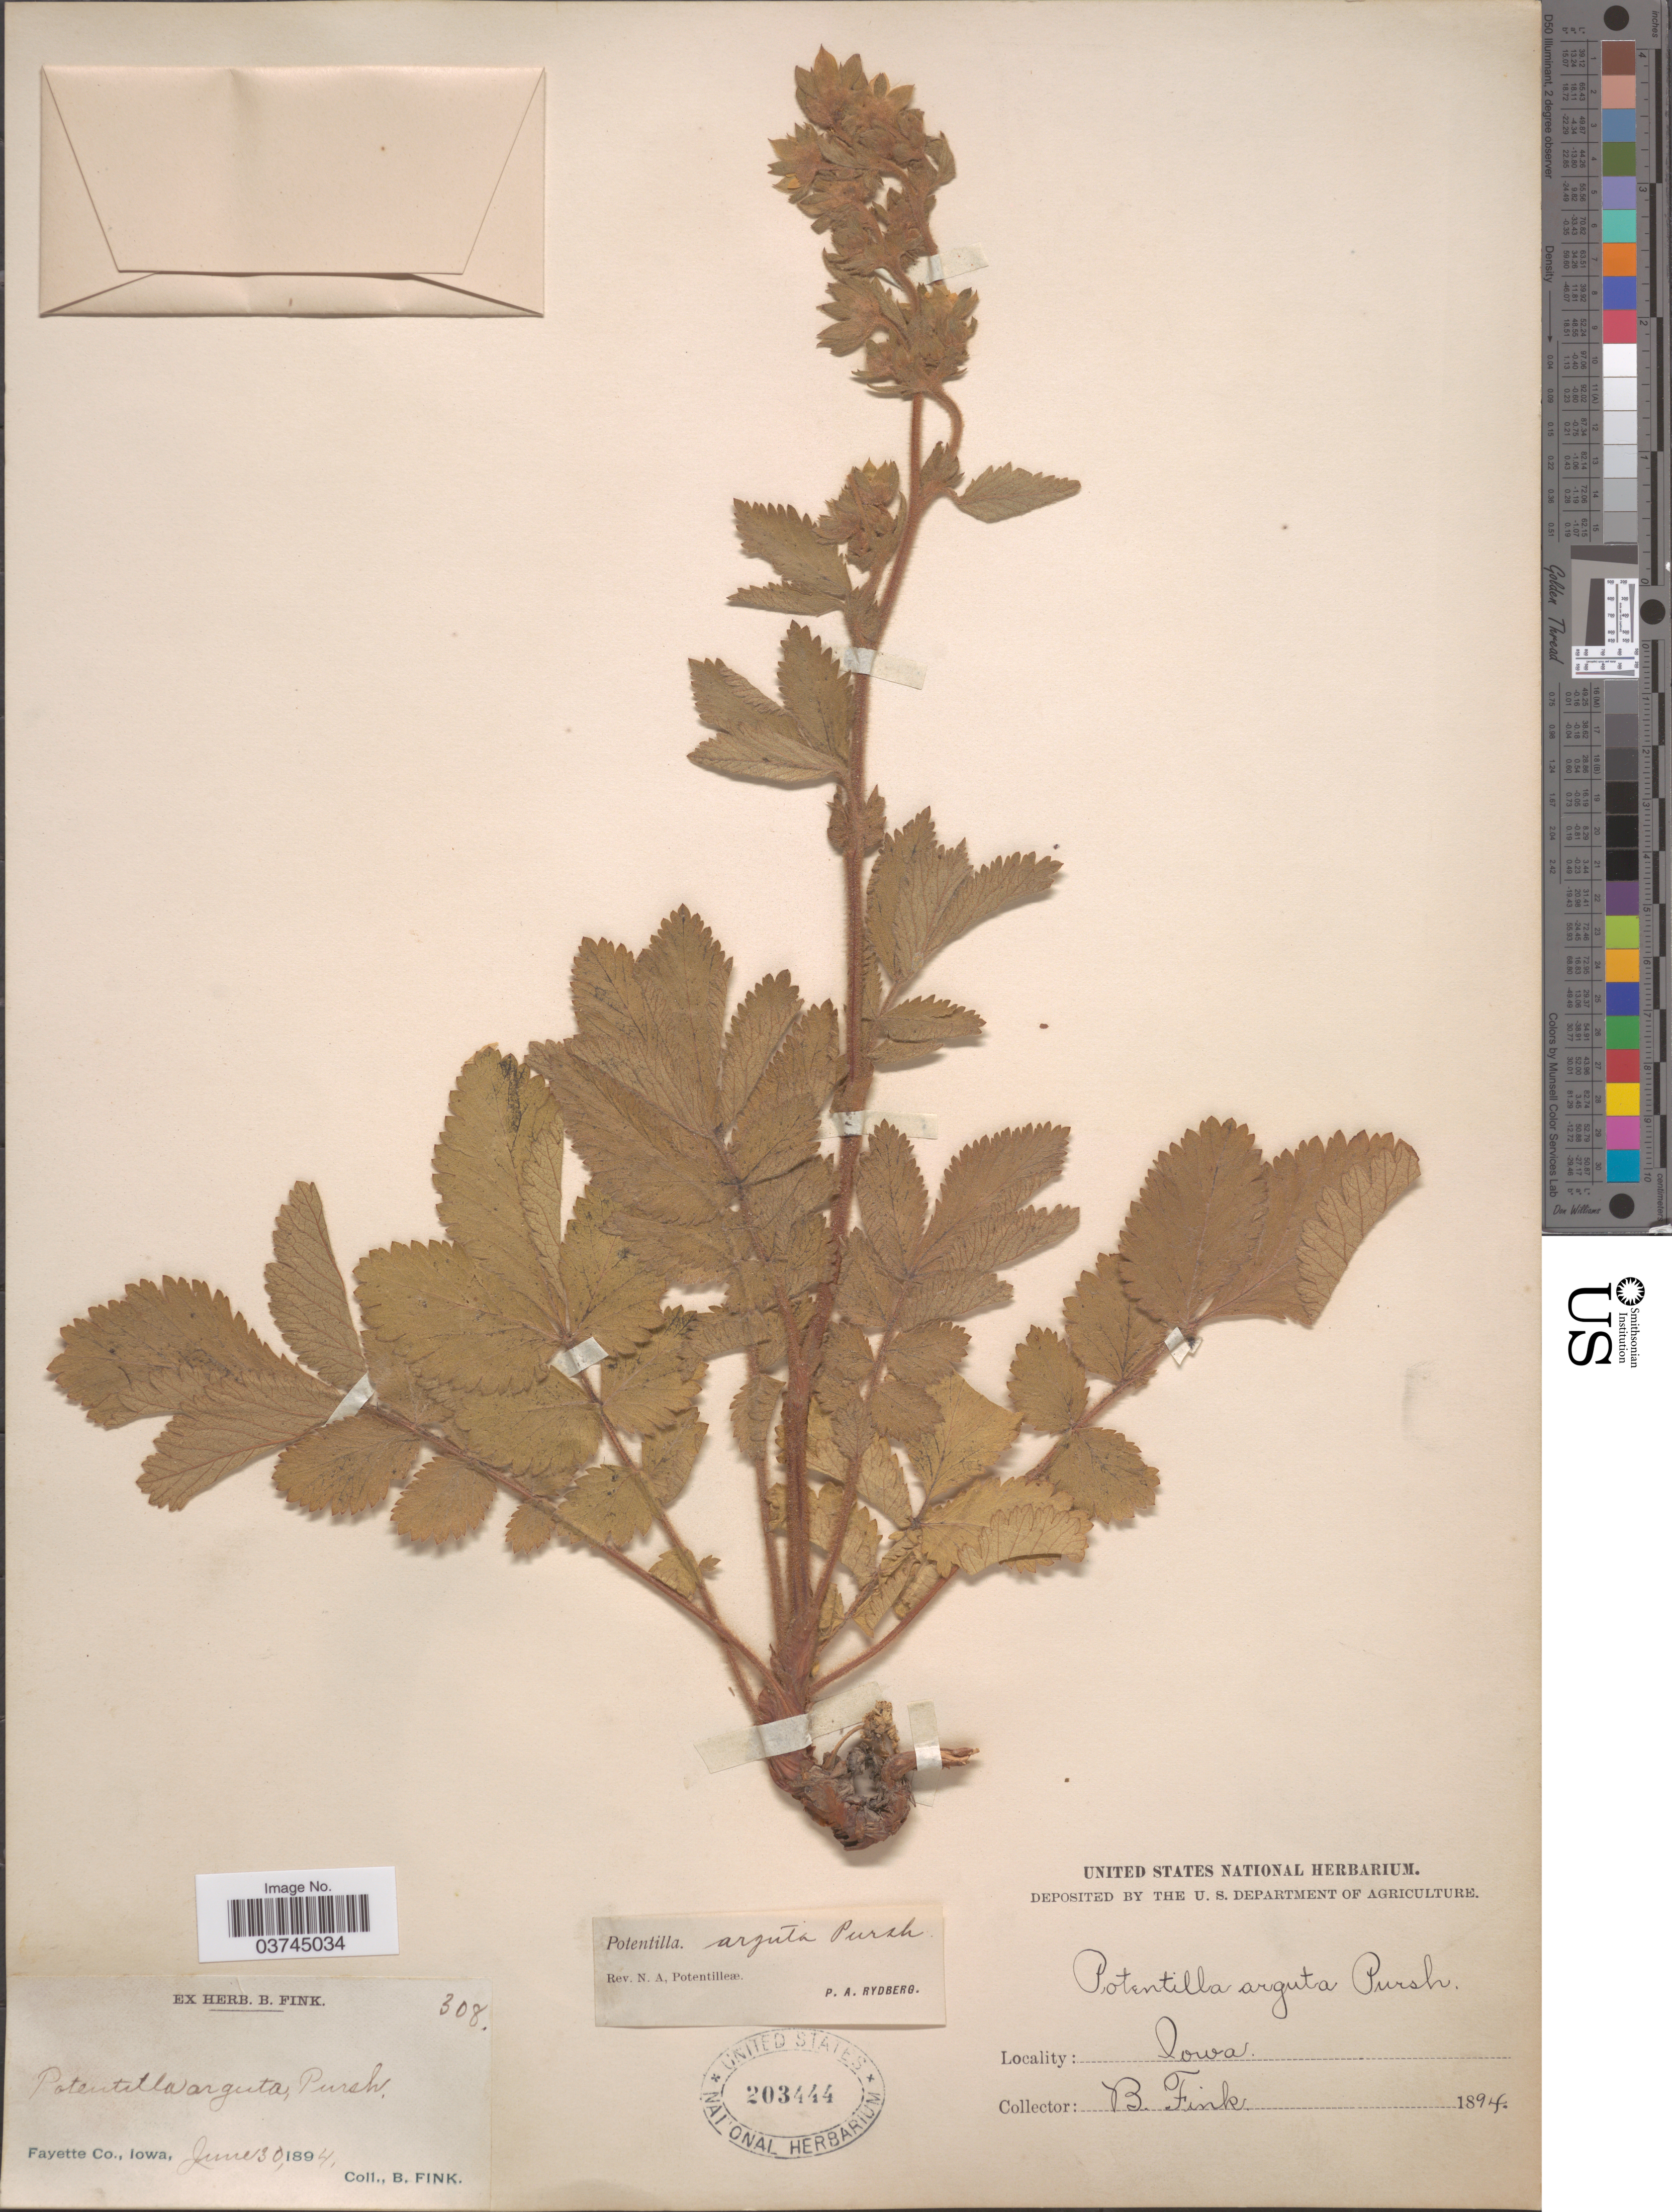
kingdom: Plantae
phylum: Tracheophyta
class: Magnoliopsida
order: Rosales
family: Rosaceae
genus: Drymocallis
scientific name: Drymocallis arguta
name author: (Pursh) Rydb.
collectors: B. Fink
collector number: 308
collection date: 1894-06-30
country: United States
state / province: Iowa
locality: Fayette Co.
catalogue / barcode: US 203444